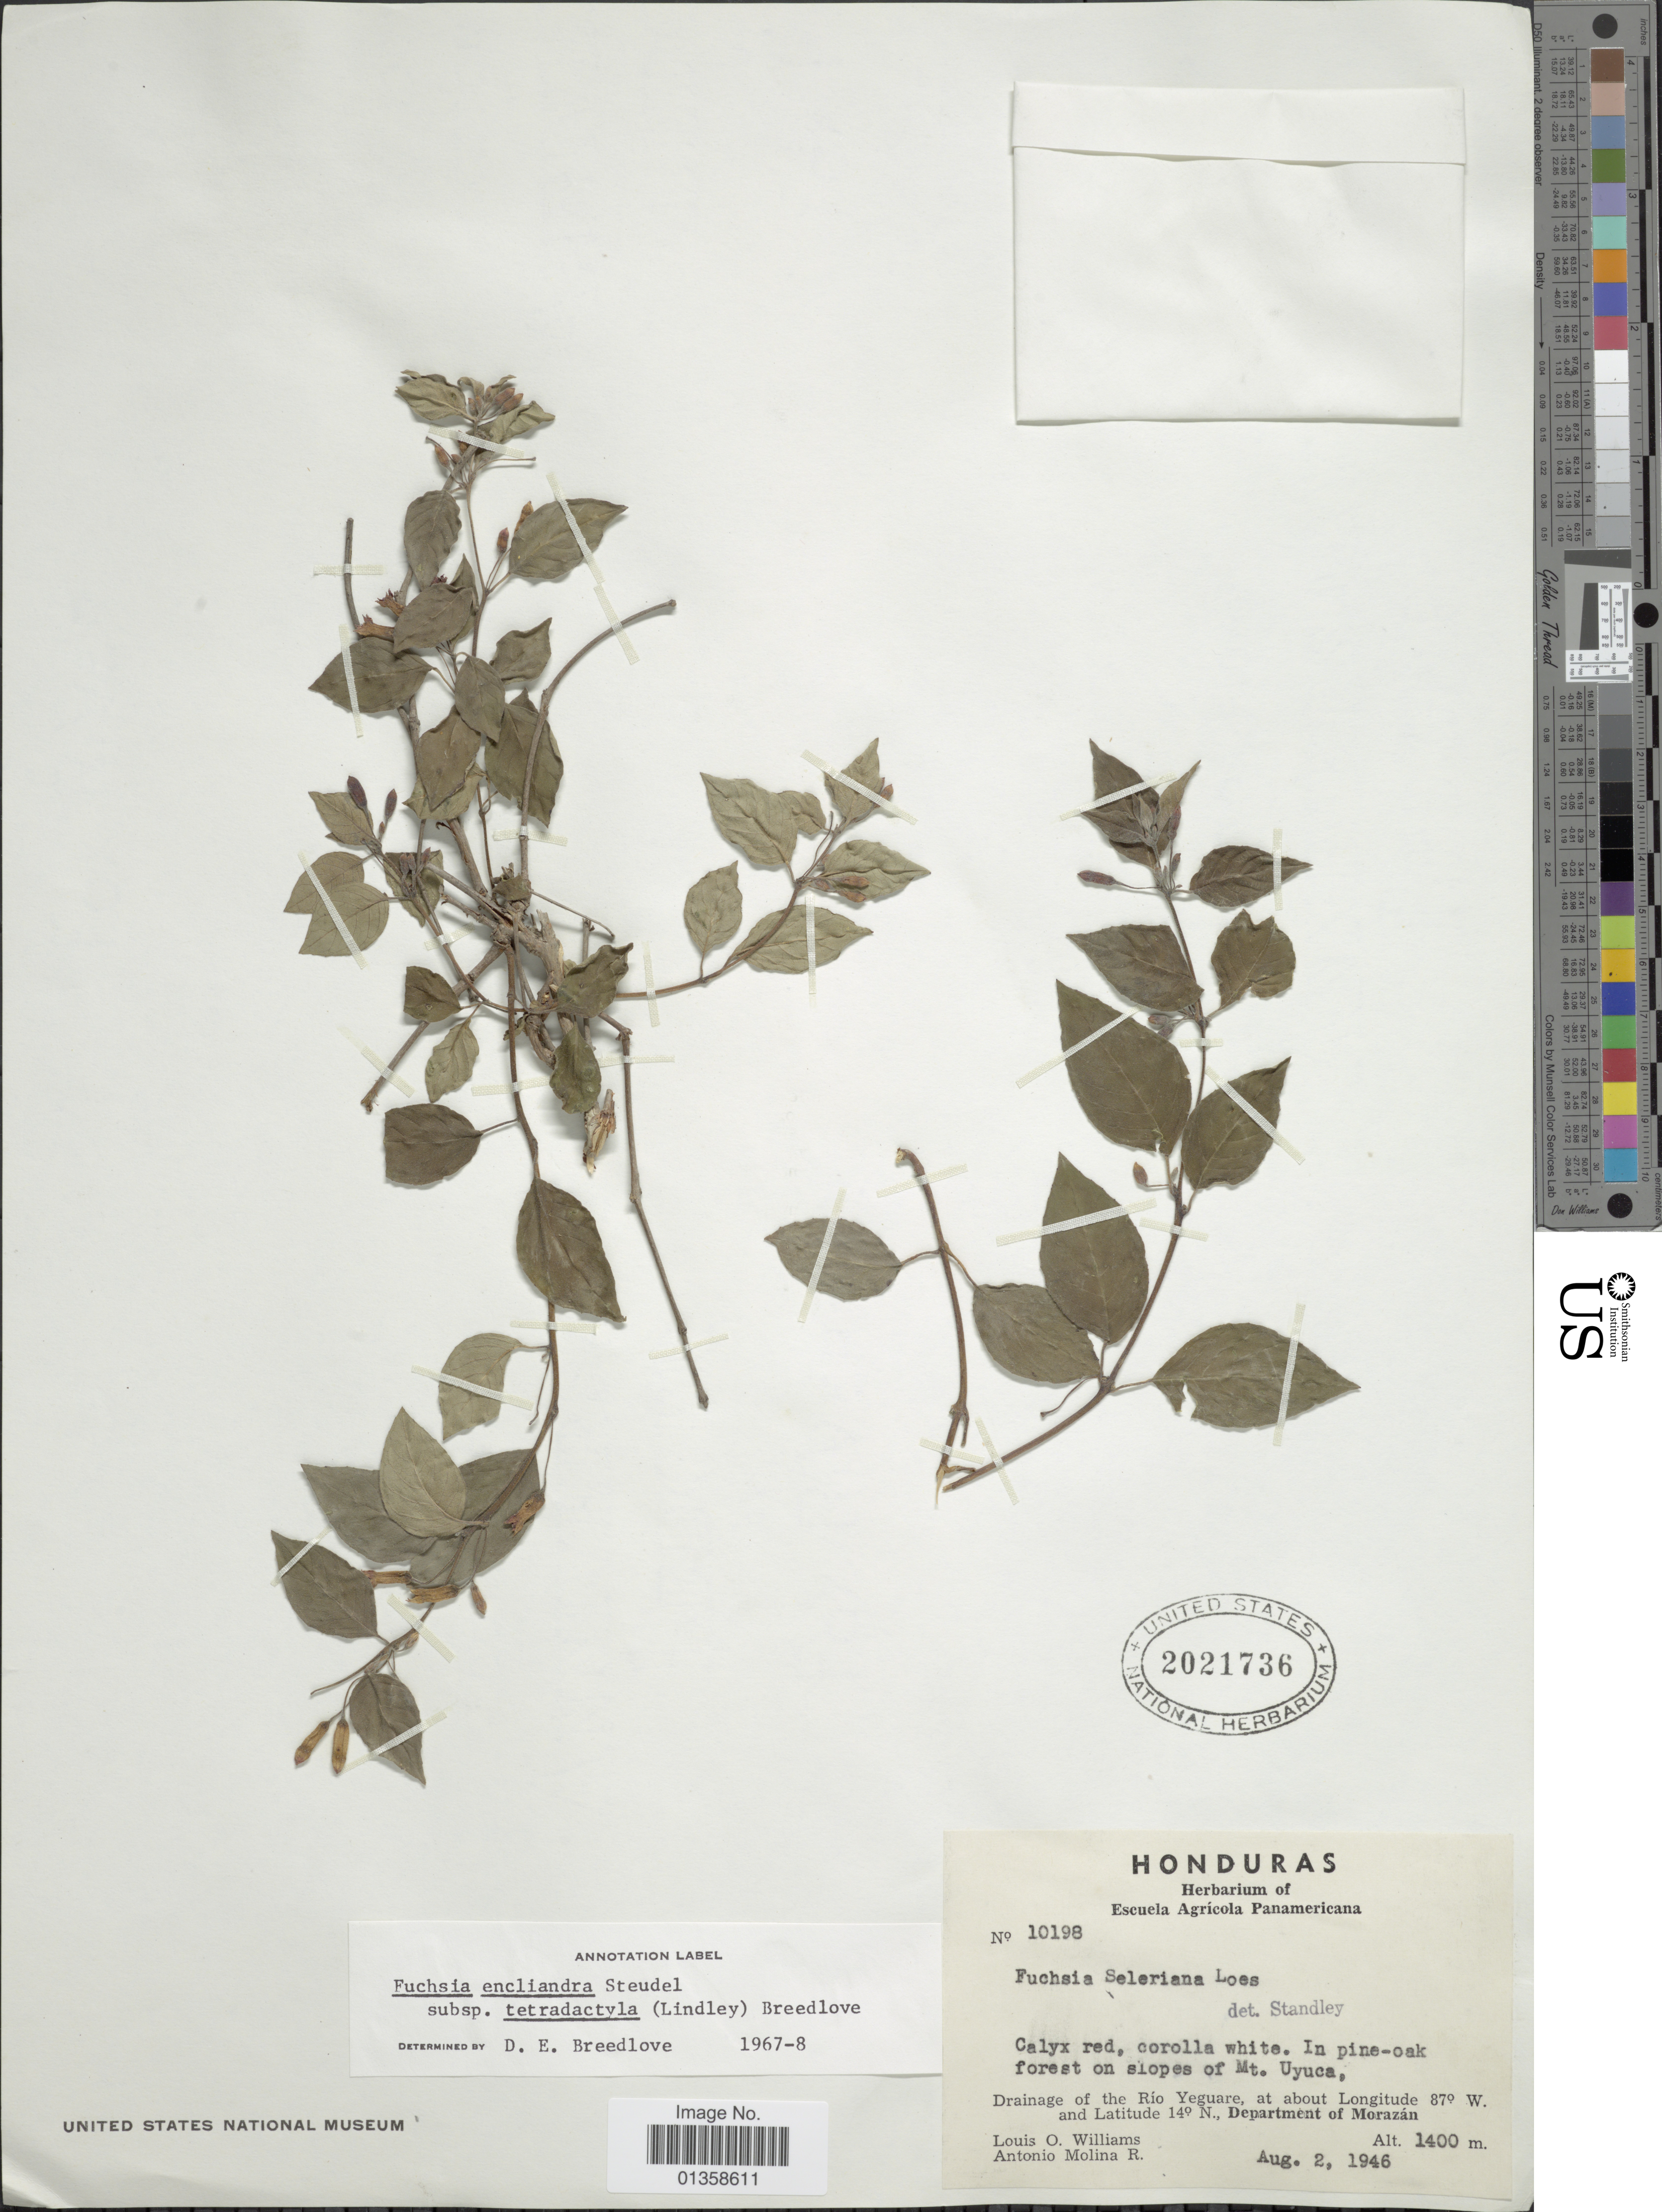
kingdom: Plantae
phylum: Tracheophyta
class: Magnoliopsida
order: Myrtales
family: Onagraceae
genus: Fuchsia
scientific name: Fuchsia encliandra subsp. tetradactyla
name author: (Lindl.) Breedlove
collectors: L. O. Williams & A. Molina R.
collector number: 10198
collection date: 1946-08-02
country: Honduras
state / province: Fco. Morazán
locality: Drainage of the Río Yeguare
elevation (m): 1400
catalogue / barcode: US 2021736